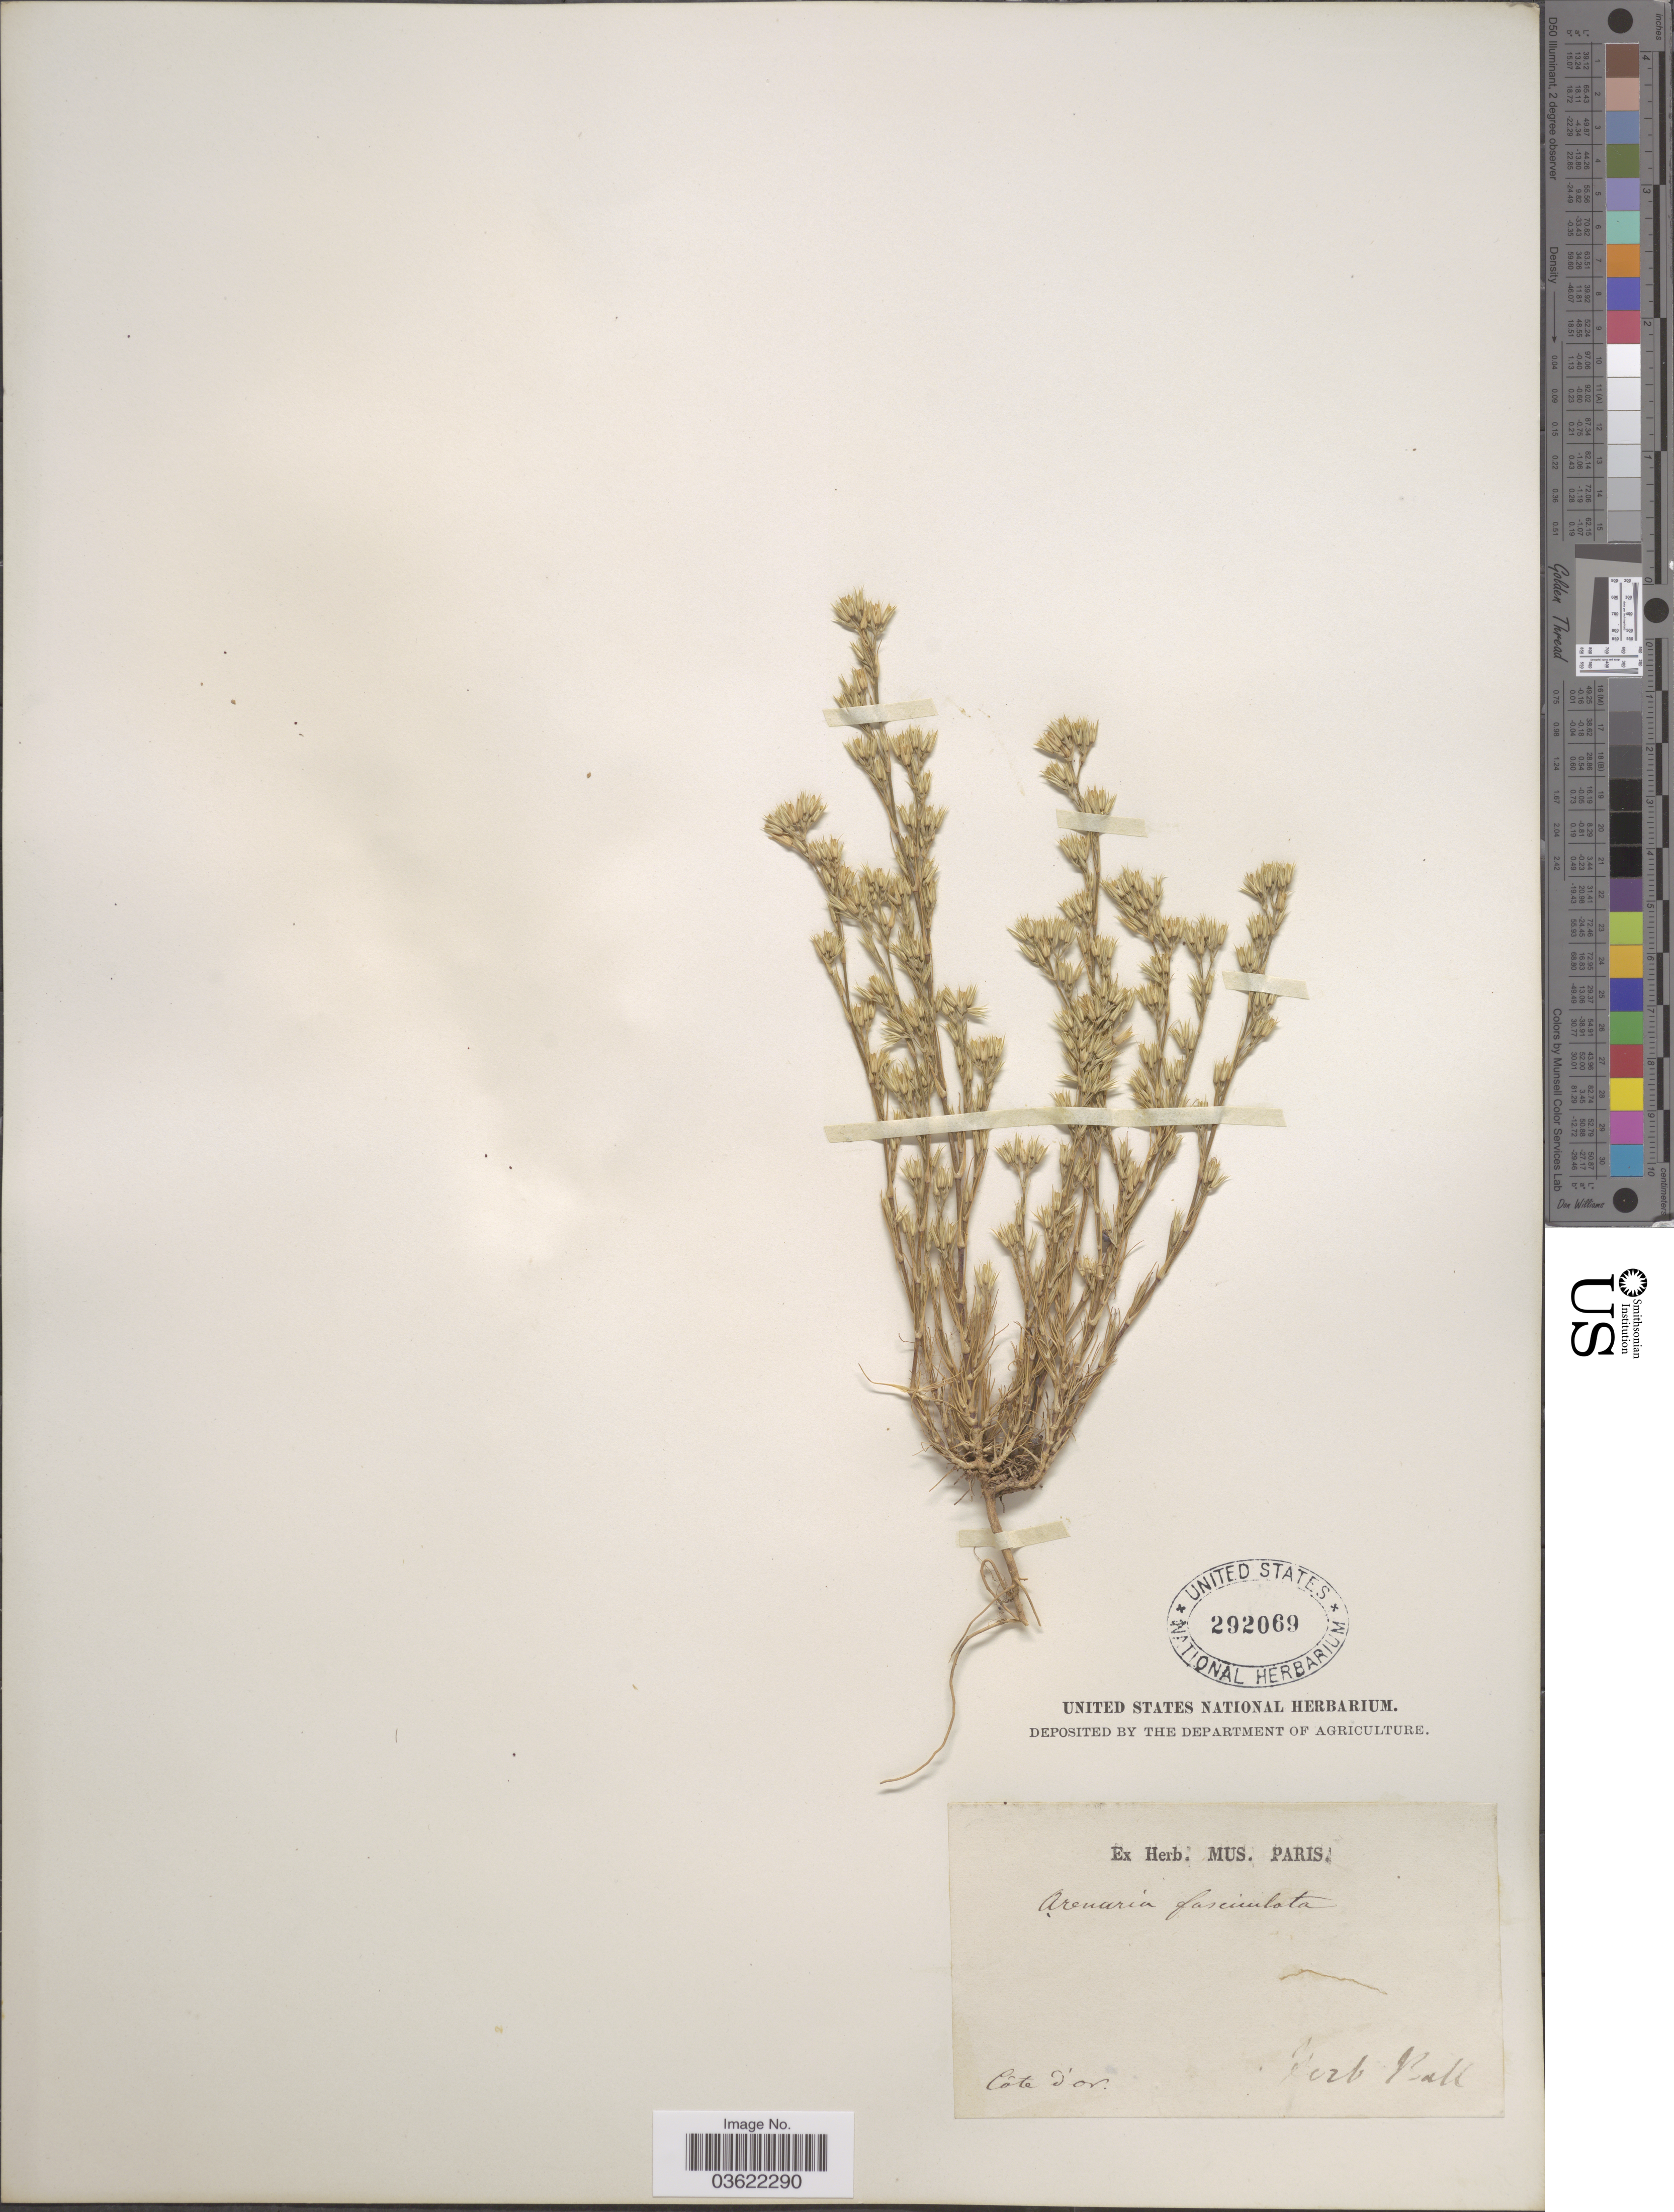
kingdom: Plantae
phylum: Tracheophyta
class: Magnoliopsida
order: Caryophyllales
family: Caryophyllaceae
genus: Arenaria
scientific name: Arenaria fasciculata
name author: L.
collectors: ex herb. Ball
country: France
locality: Côte d'Or.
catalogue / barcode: US 292069